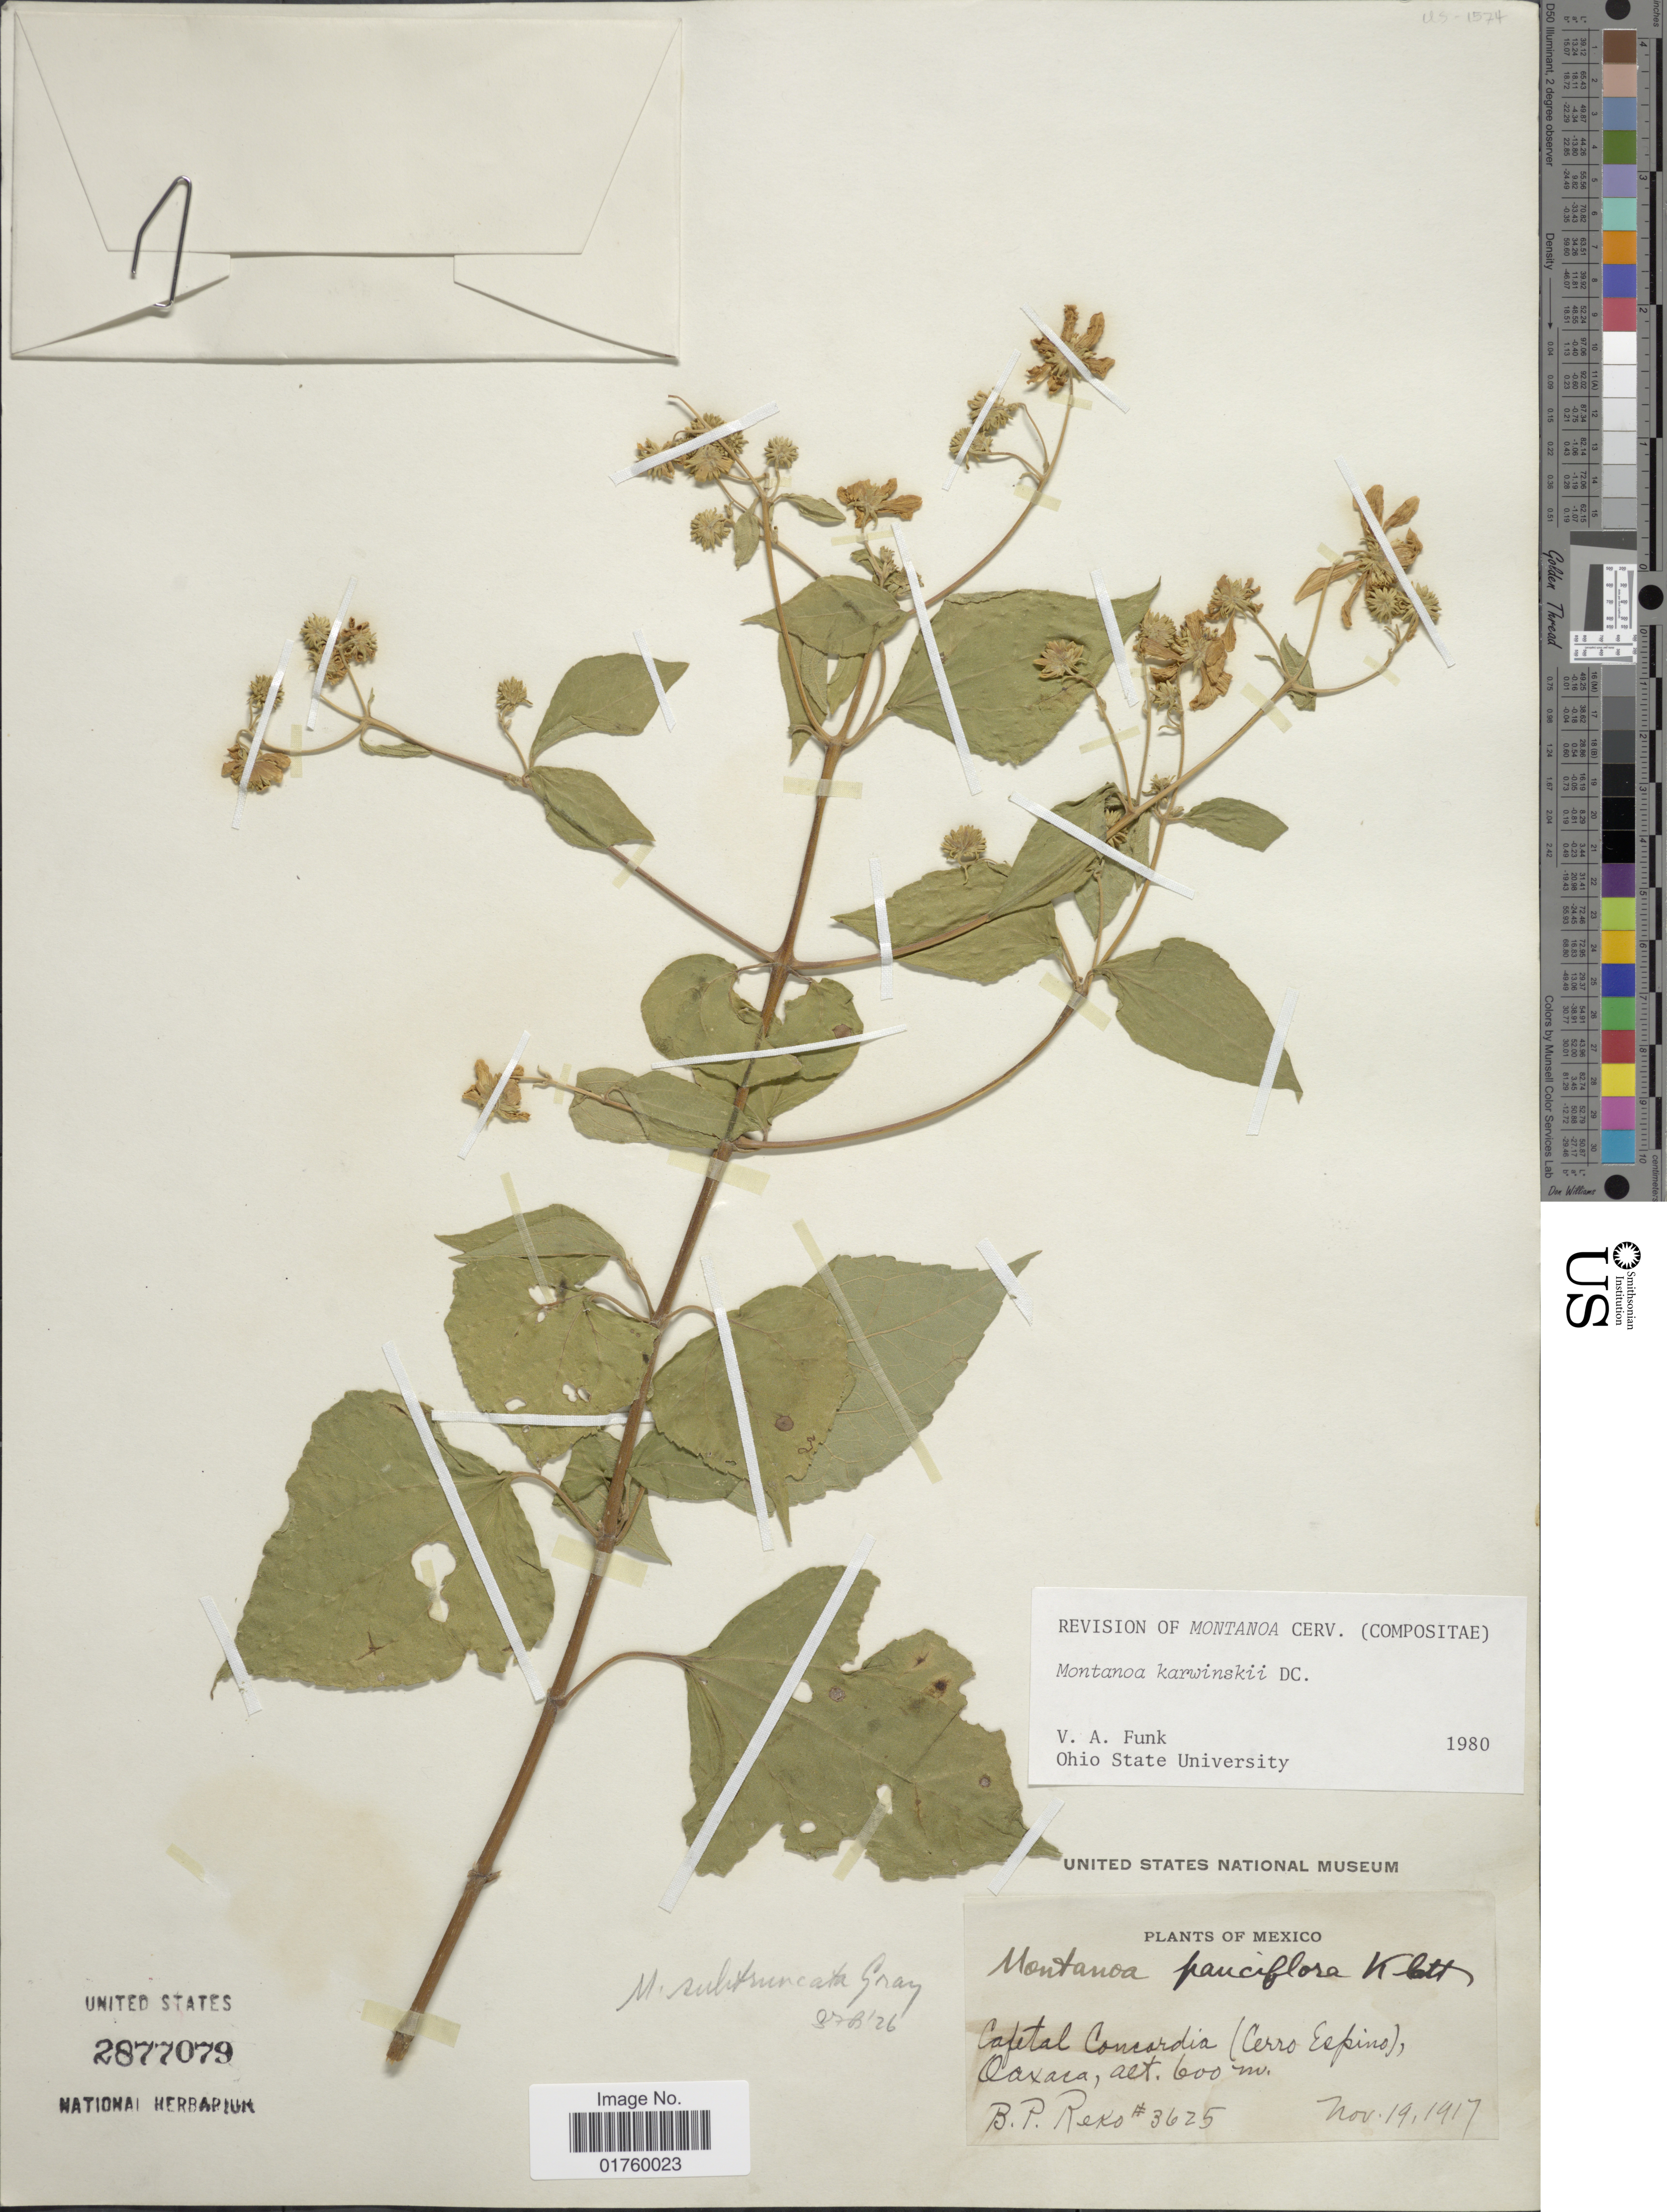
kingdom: Plantae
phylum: Tracheophyta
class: Magnoliopsida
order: Asterales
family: Asteraceae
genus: Montanoa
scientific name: Montanoa karwinskii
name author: DC.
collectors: B. P. Reko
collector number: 3625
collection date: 1917-11-19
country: Mexico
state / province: Oaxaca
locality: Capital Concordia (Cerro Espino).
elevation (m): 600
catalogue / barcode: US 2877079